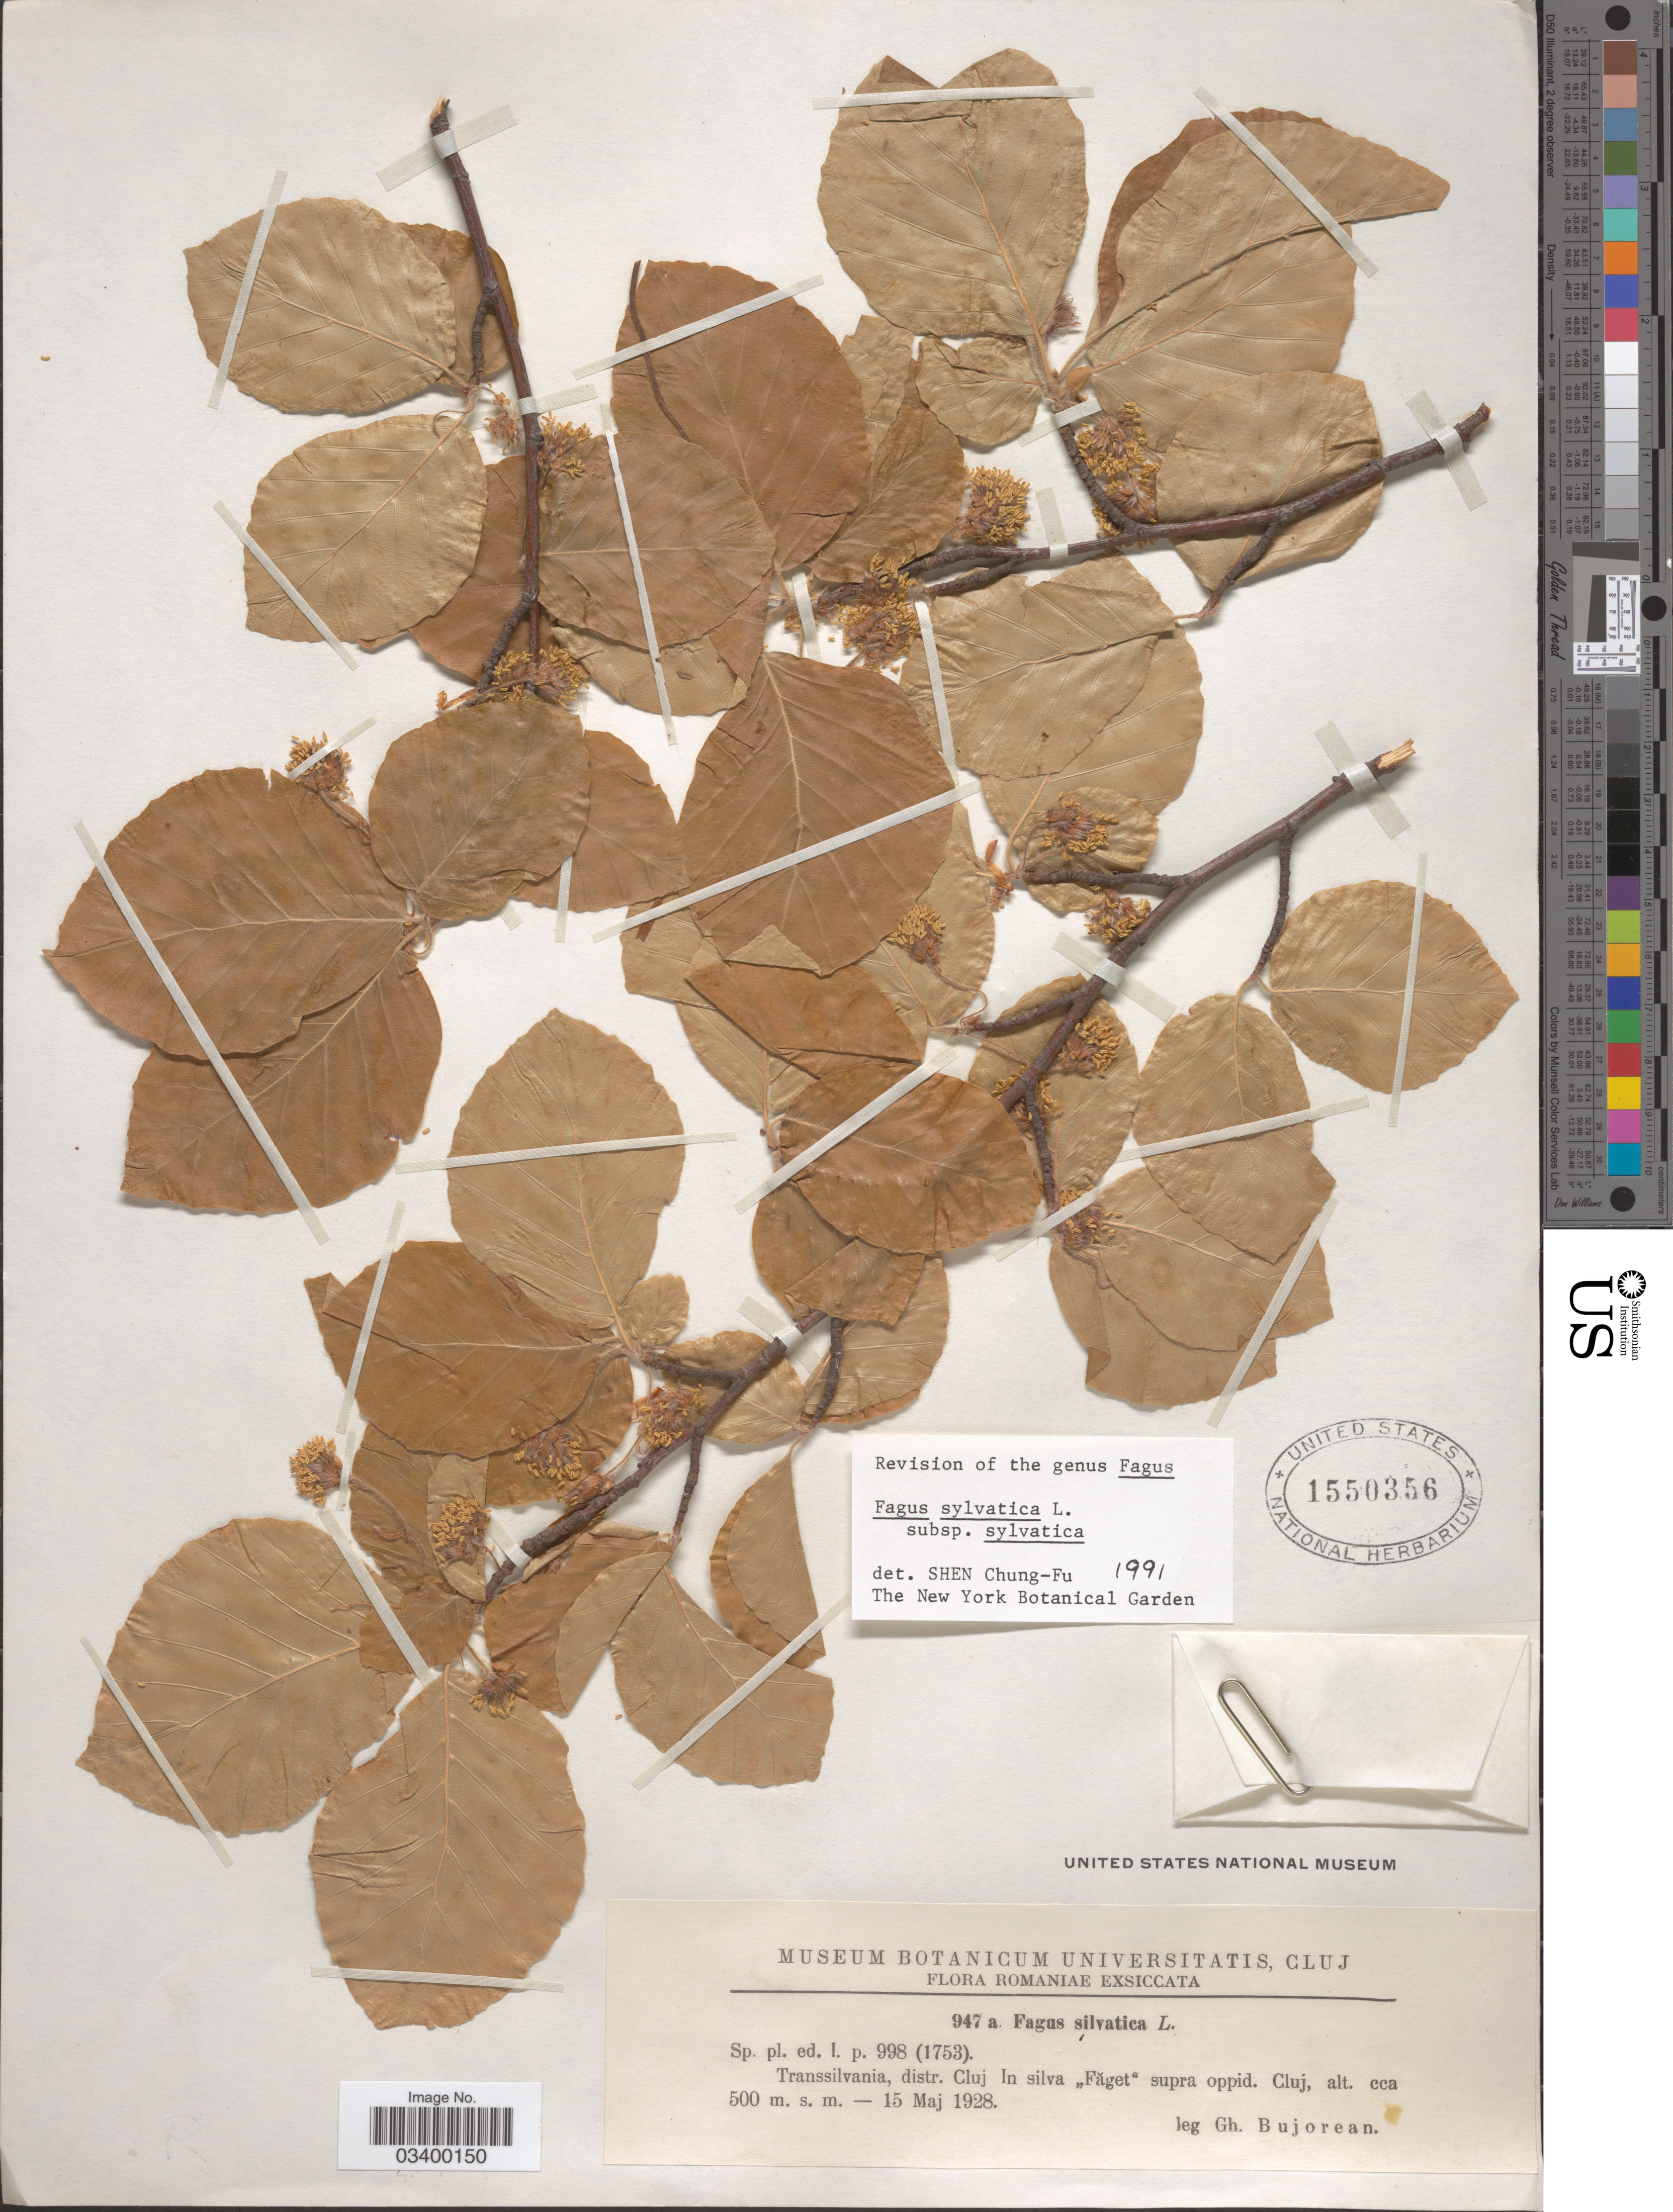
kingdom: Plantae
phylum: Tracheophyta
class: Magnoliopsida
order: Fagales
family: Fagaceae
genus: Fagus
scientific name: Fagus sylvatica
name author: L.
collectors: G. Bujorean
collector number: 947a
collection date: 1928-05-15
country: Romania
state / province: Cluj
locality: Transsilvania, distr. Cluj. In silva "Făget" supra oppid. Cluj.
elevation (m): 500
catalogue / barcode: US 1550356